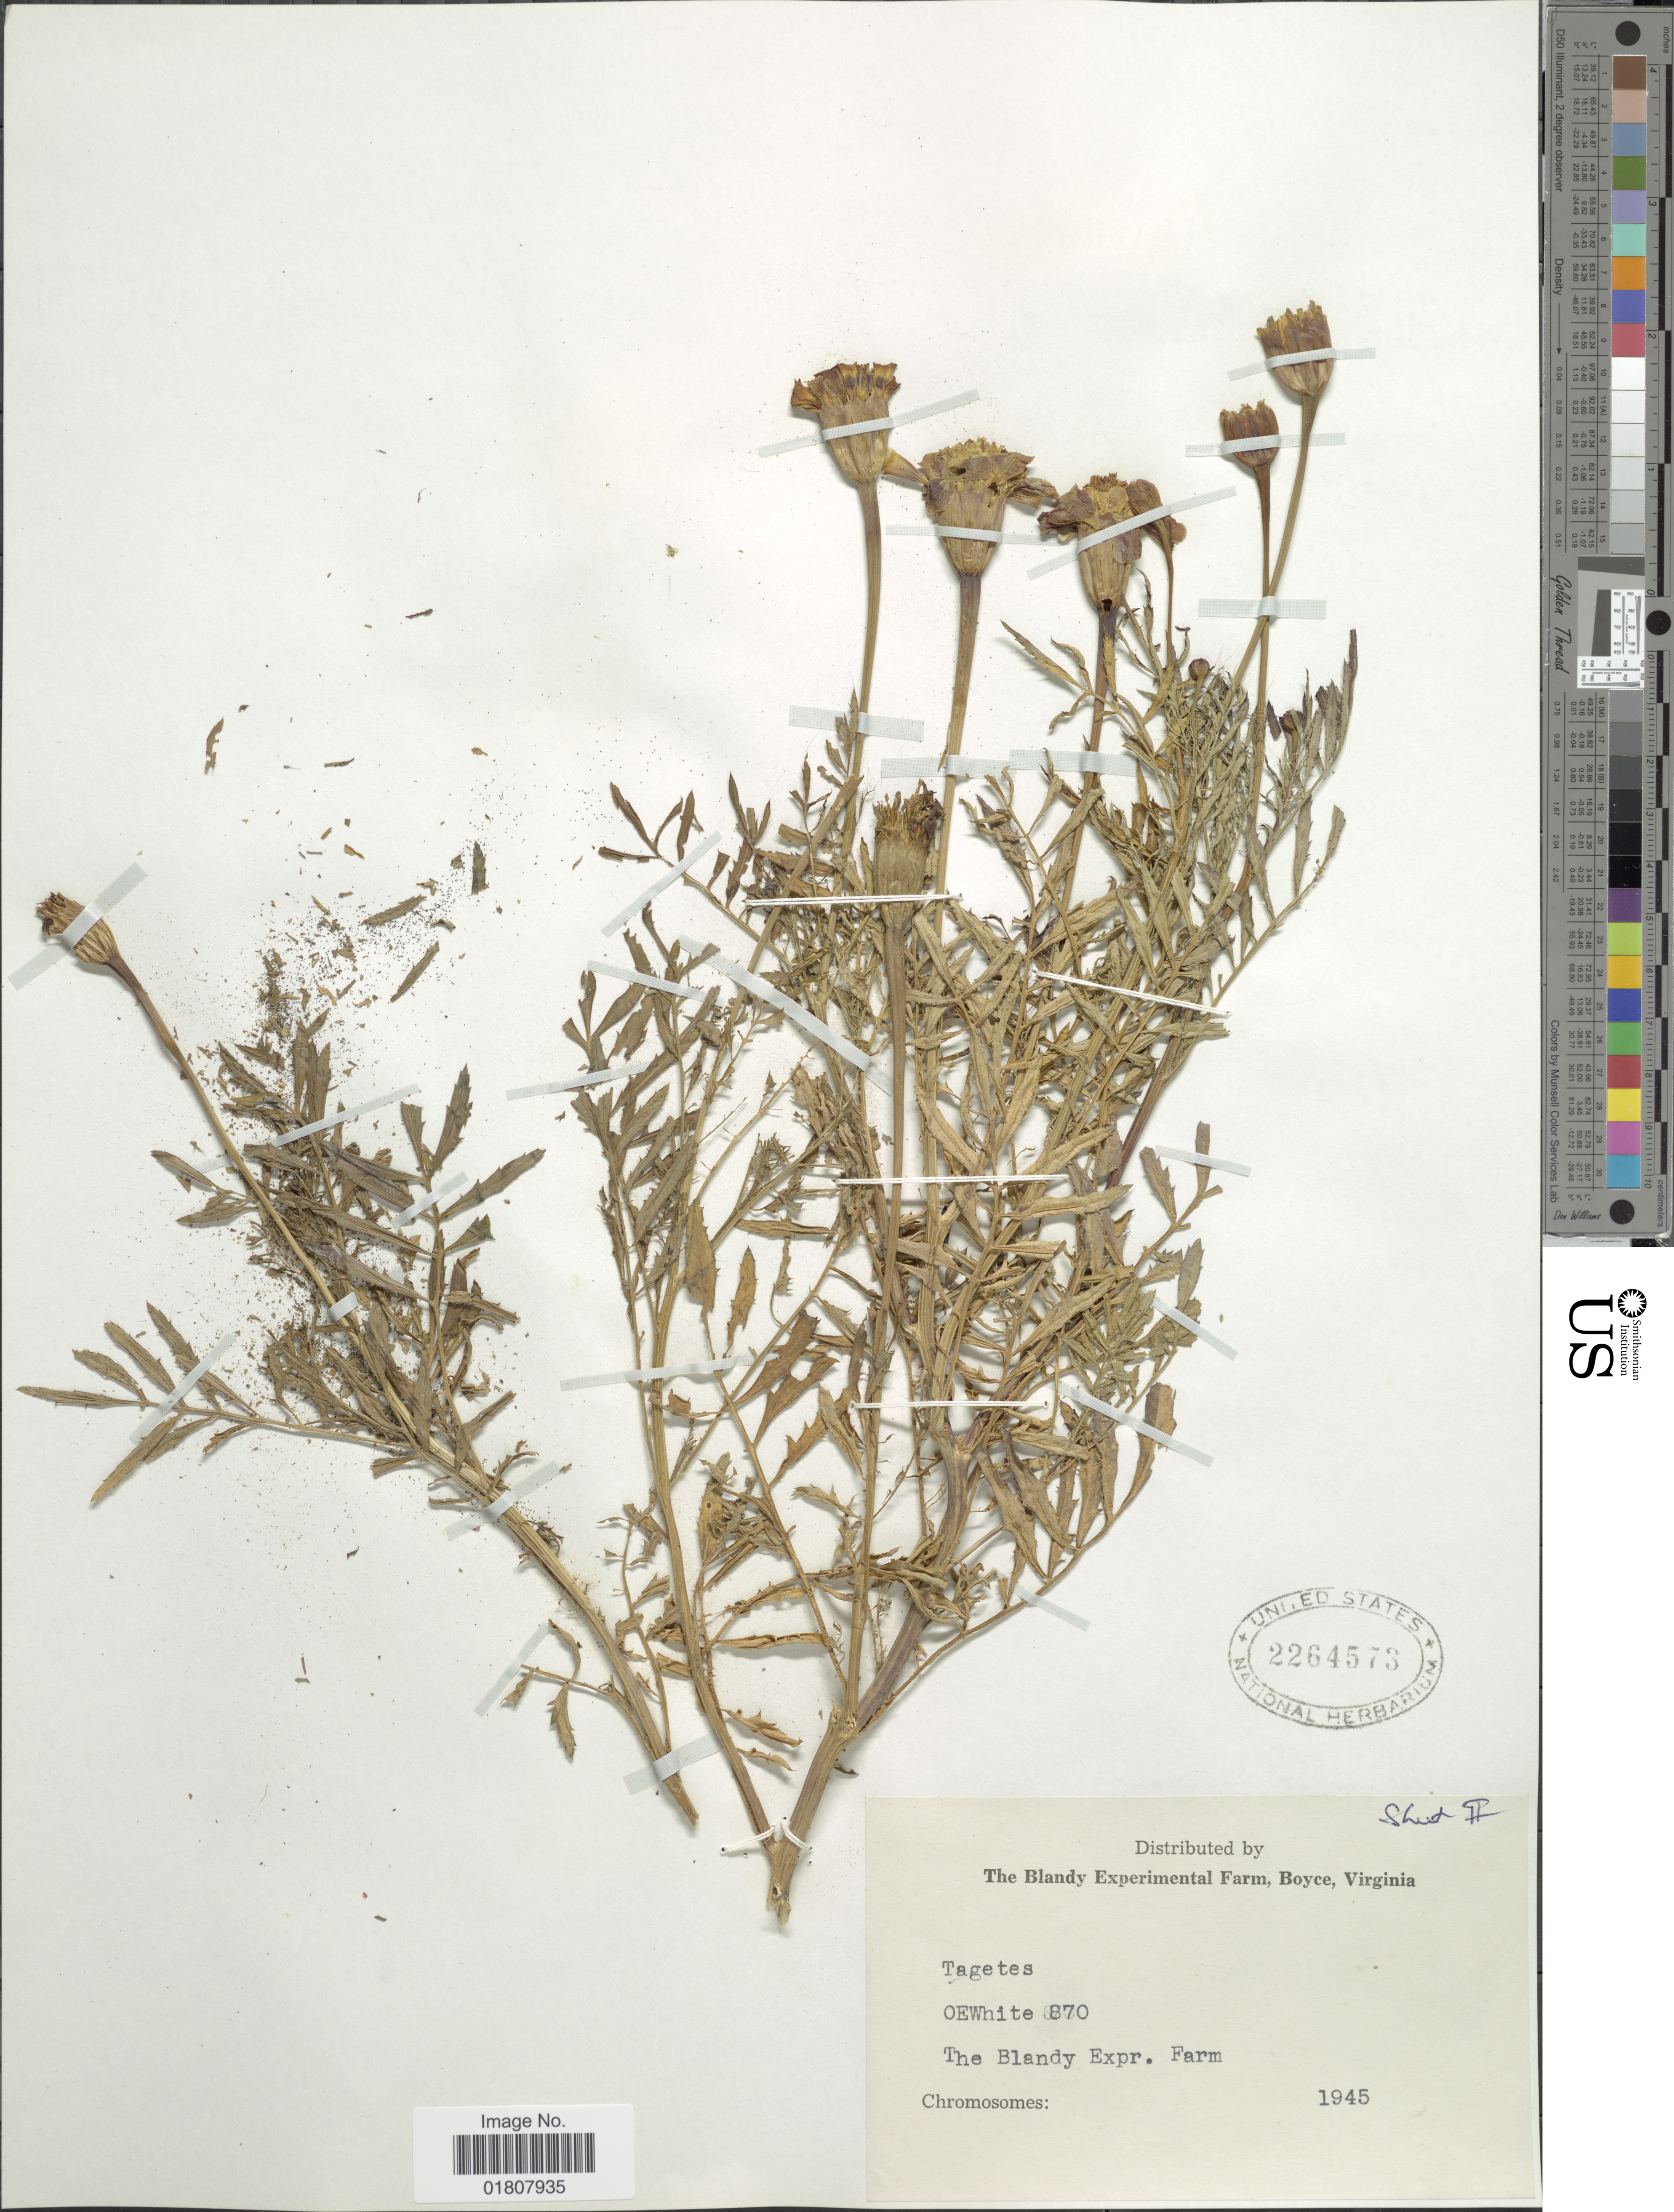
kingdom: Plantae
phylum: Tracheophyta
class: Magnoliopsida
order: Asterales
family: Asteraceae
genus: Tagetes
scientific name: Tagetes sp.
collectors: O. E. White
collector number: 870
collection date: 1945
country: United States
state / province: Virginia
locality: The Blandy Experimental Farm, Boyce [unsure placement]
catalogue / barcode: US 2264573